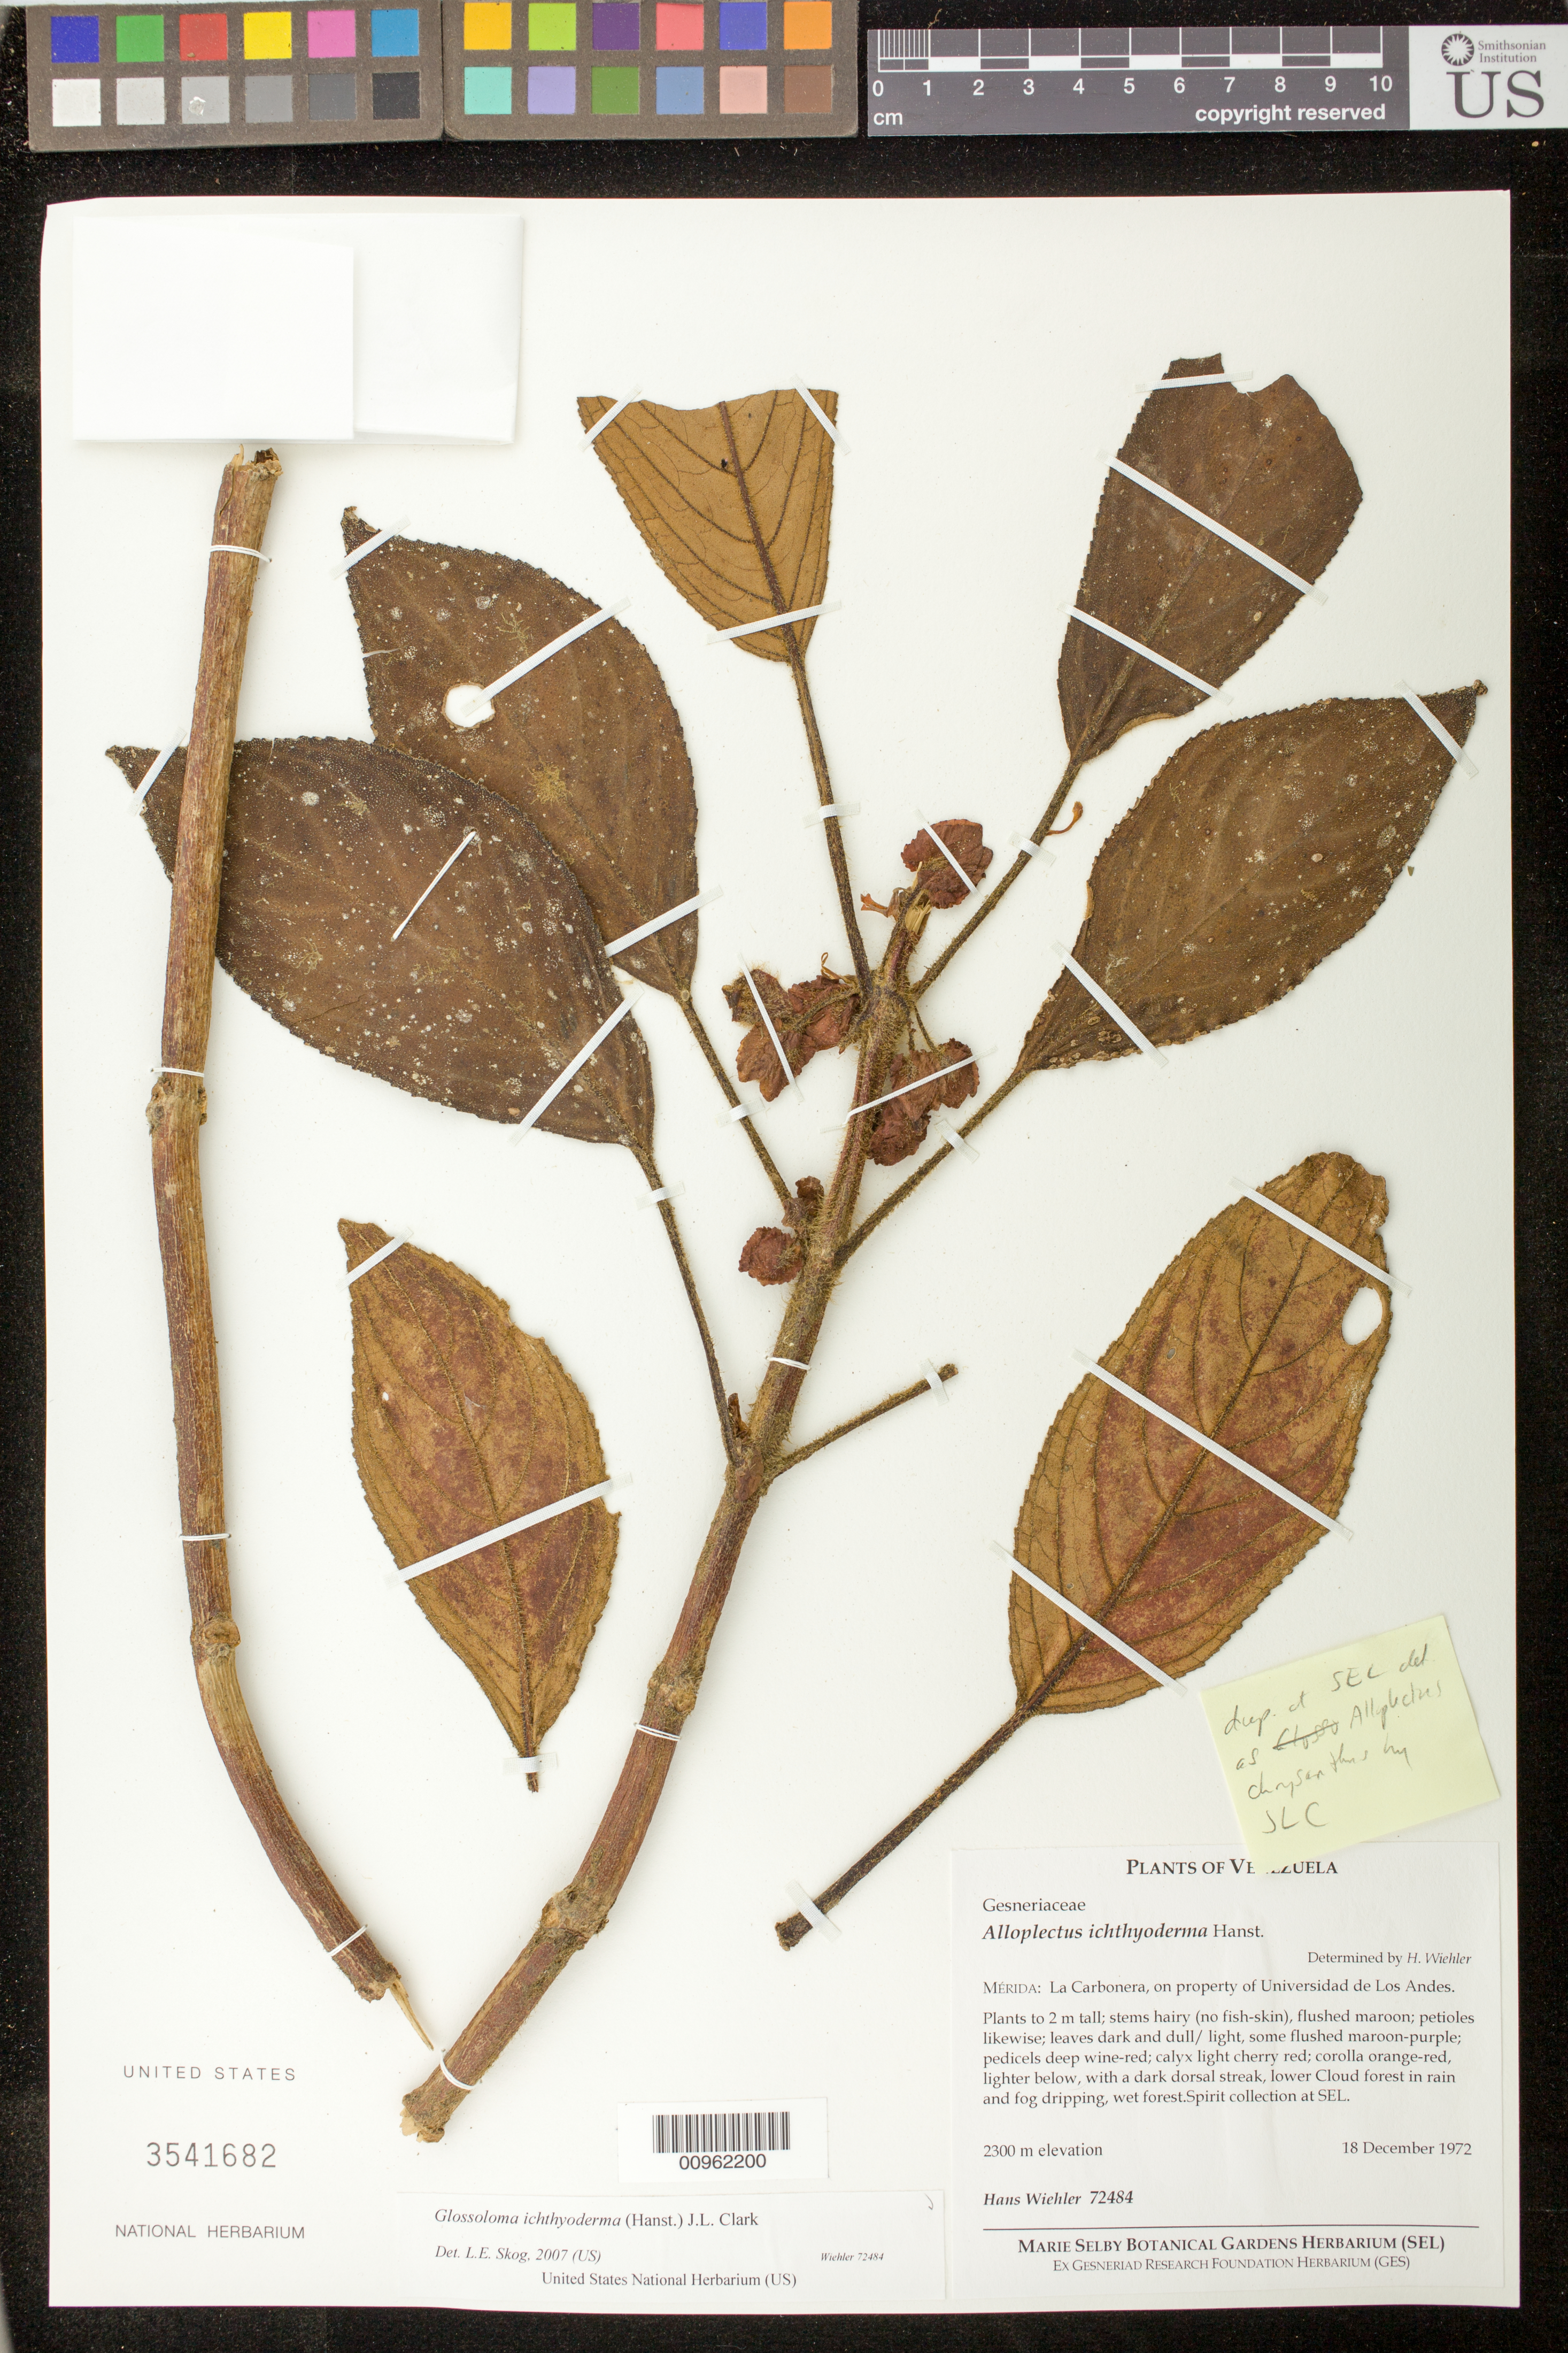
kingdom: Plantae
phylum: Tracheophyta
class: Magnoliopsida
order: Lamiales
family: Gesneriaceae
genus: Glossoloma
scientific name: Glossoloma ichthyoderma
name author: (Hanst.) J.L. Clark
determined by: Skog, Laurence E.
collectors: H. J. Wiehler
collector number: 72484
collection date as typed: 18 Dec 1972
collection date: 1972-12-18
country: Venezuela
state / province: Mérida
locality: Mérida: La Carbonera, on property of Universidad de Los Andes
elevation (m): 2300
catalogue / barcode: US 3541682